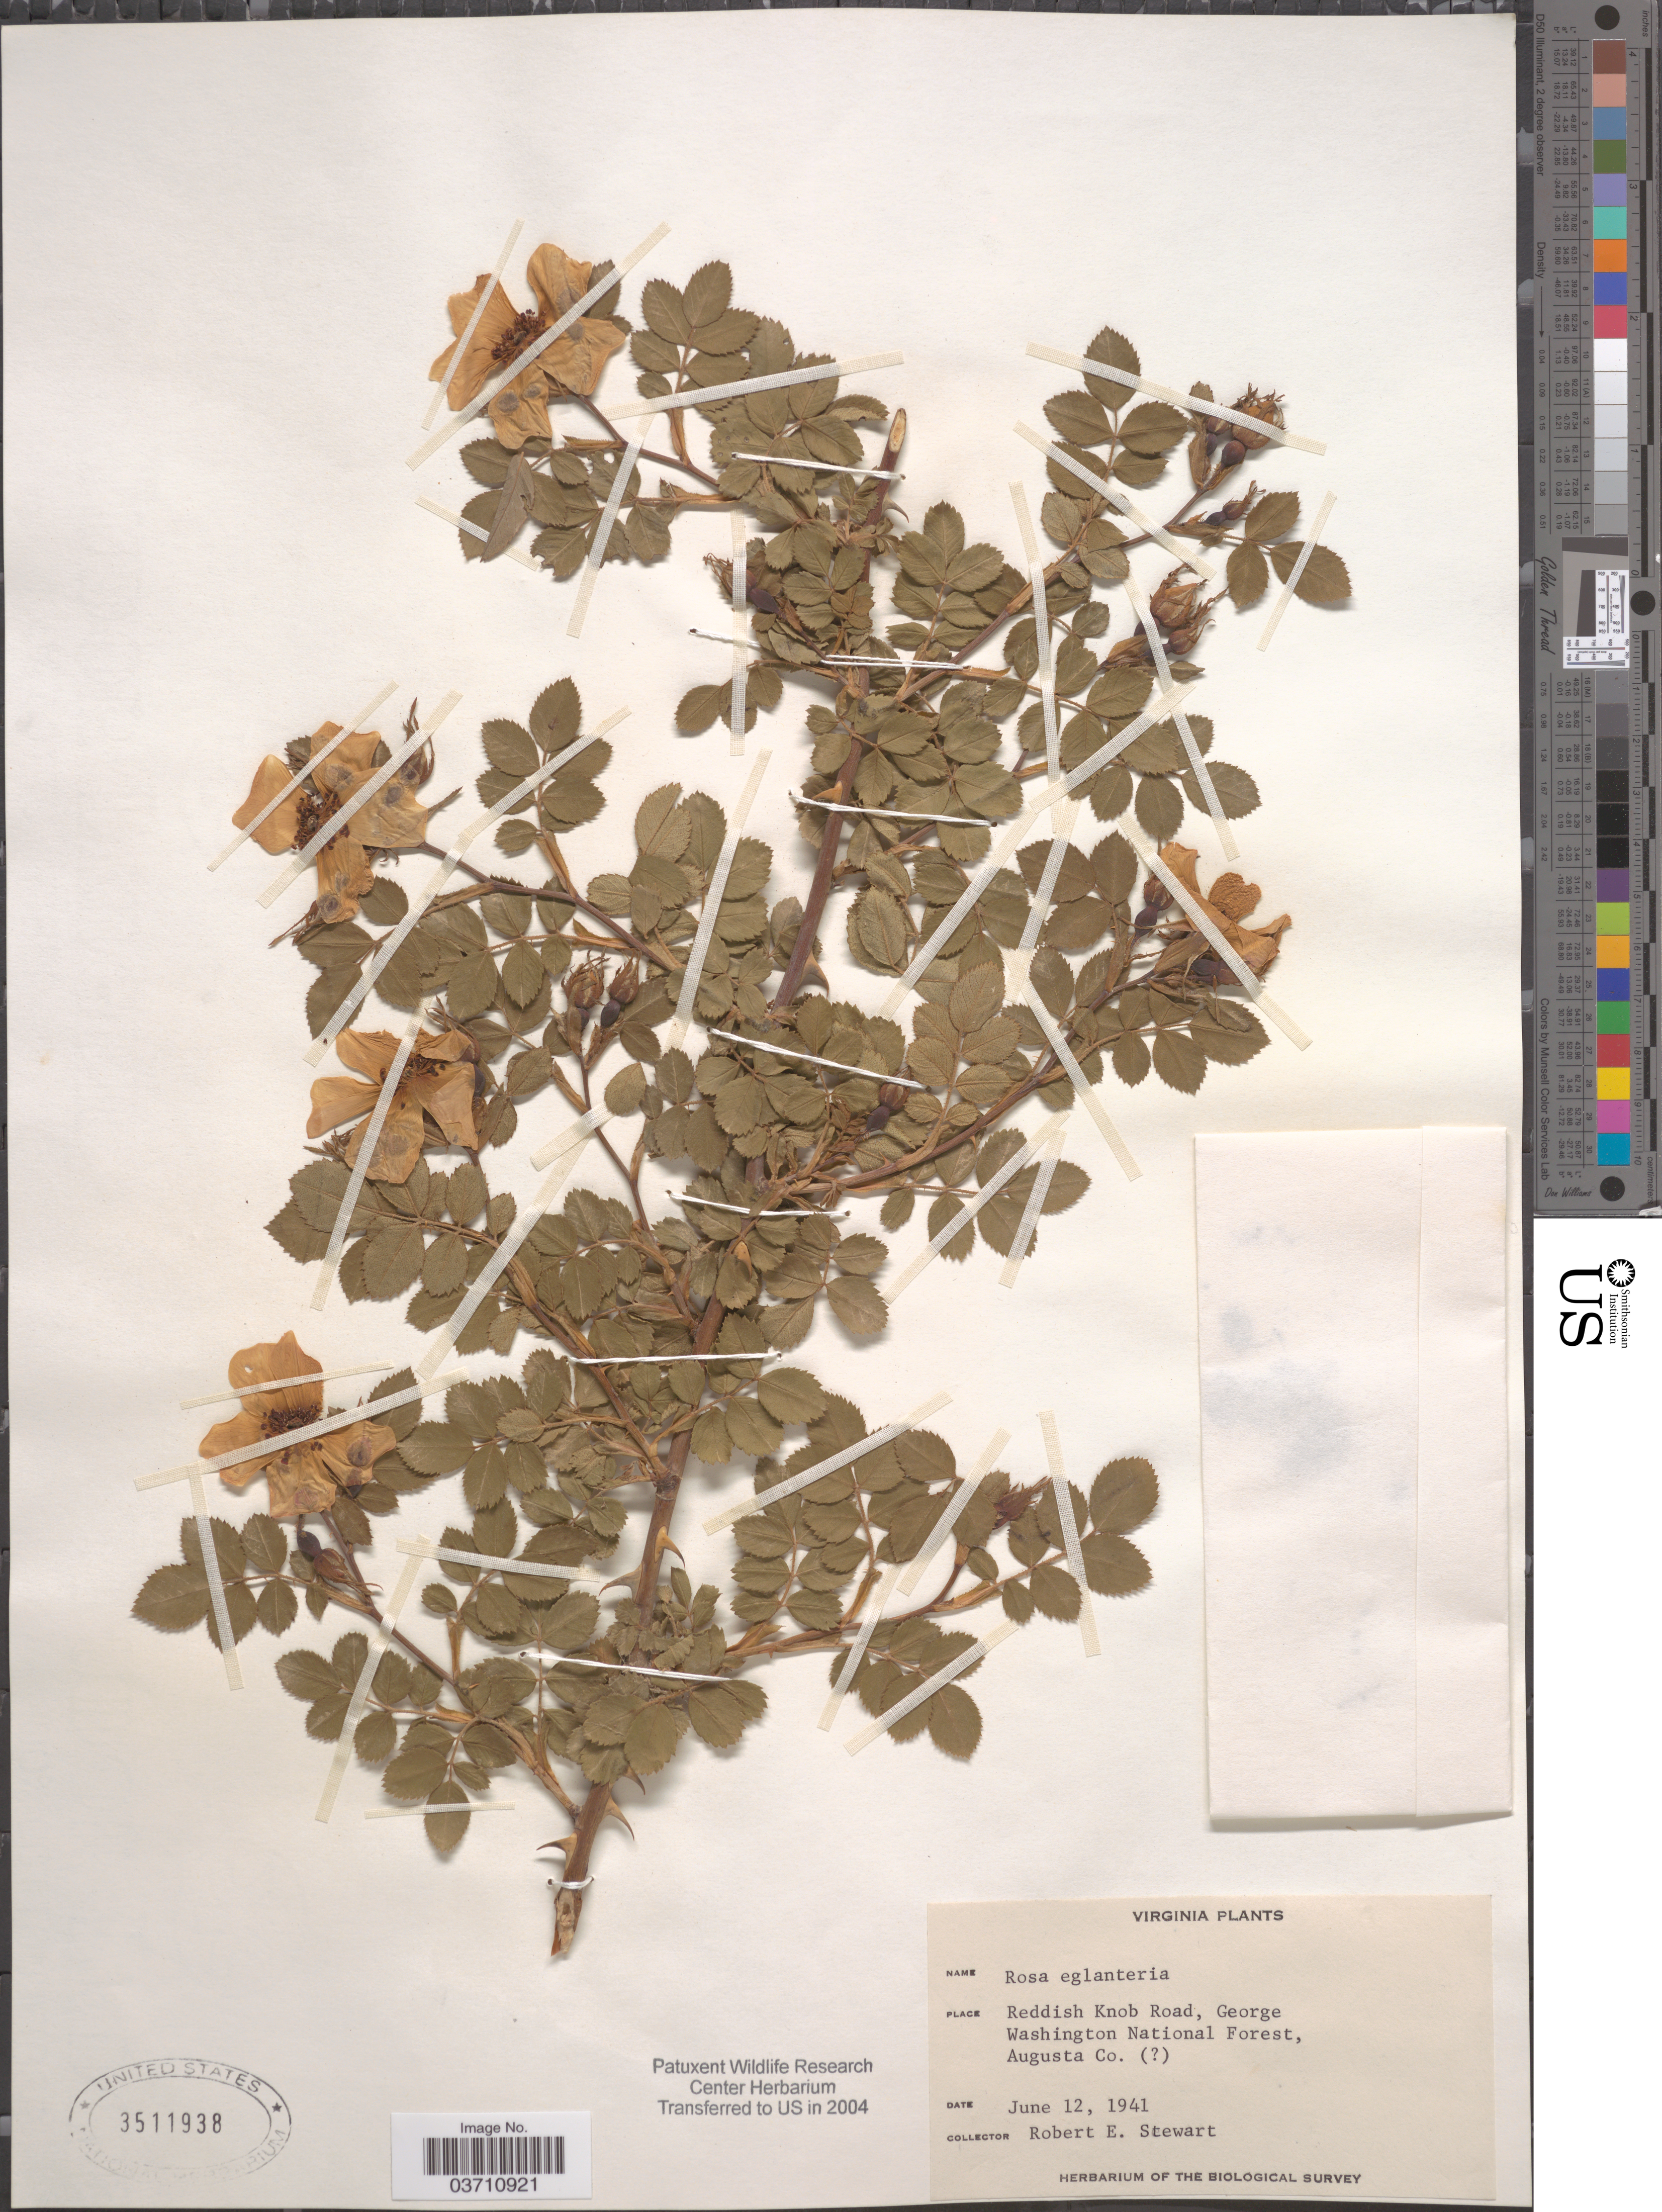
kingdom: Plantae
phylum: Tracheophyta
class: Magnoliopsida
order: Rosales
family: Rosaceae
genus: Rosa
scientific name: Rosa eglanteria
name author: L.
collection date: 1941-06-12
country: United States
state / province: Virginia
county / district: Augusta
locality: Reddish Knob Road, George Washington National Forest, Augusta Co.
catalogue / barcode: US 3511938